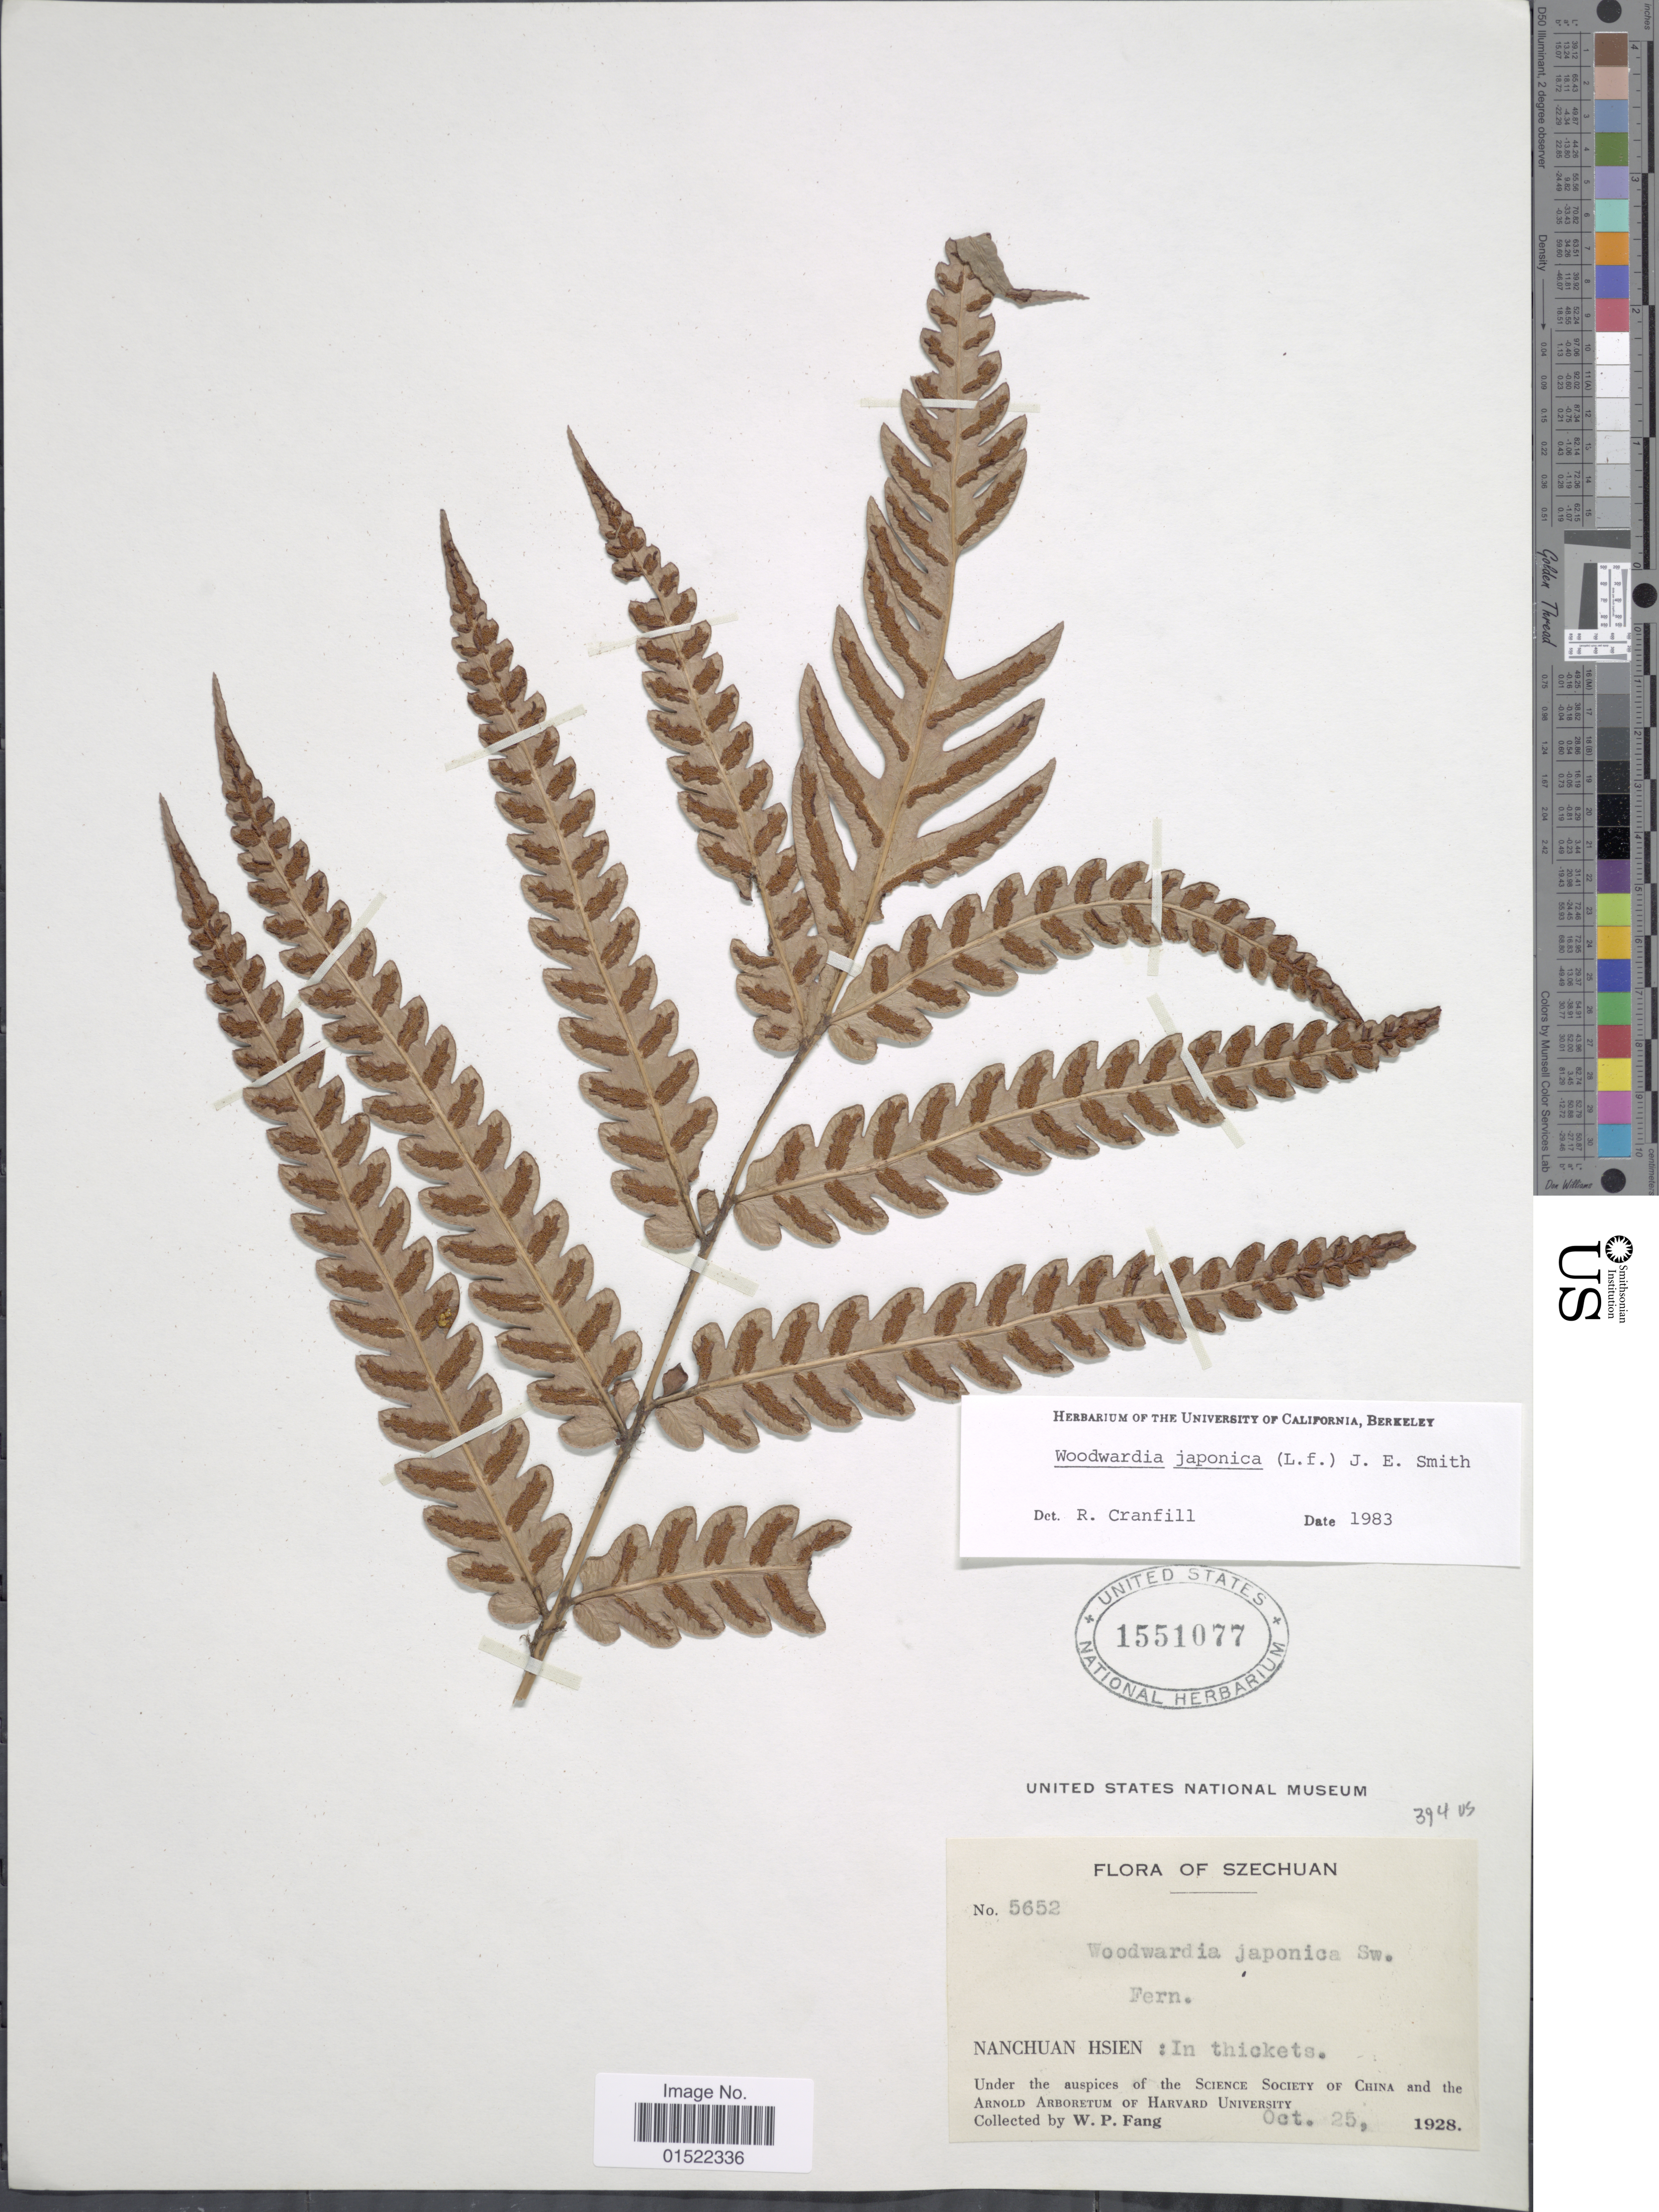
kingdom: Plantae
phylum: Tracheophyta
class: Polypodiopsida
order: Polypodiales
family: Blechnaceae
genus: Woodwardia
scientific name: Woodwardia japonica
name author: (L. f.) Sm.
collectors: W. P. Fang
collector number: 5652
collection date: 1928-10-25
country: China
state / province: Sichuan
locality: Szechuan, Nanchuan Hsien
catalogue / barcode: US 1551077